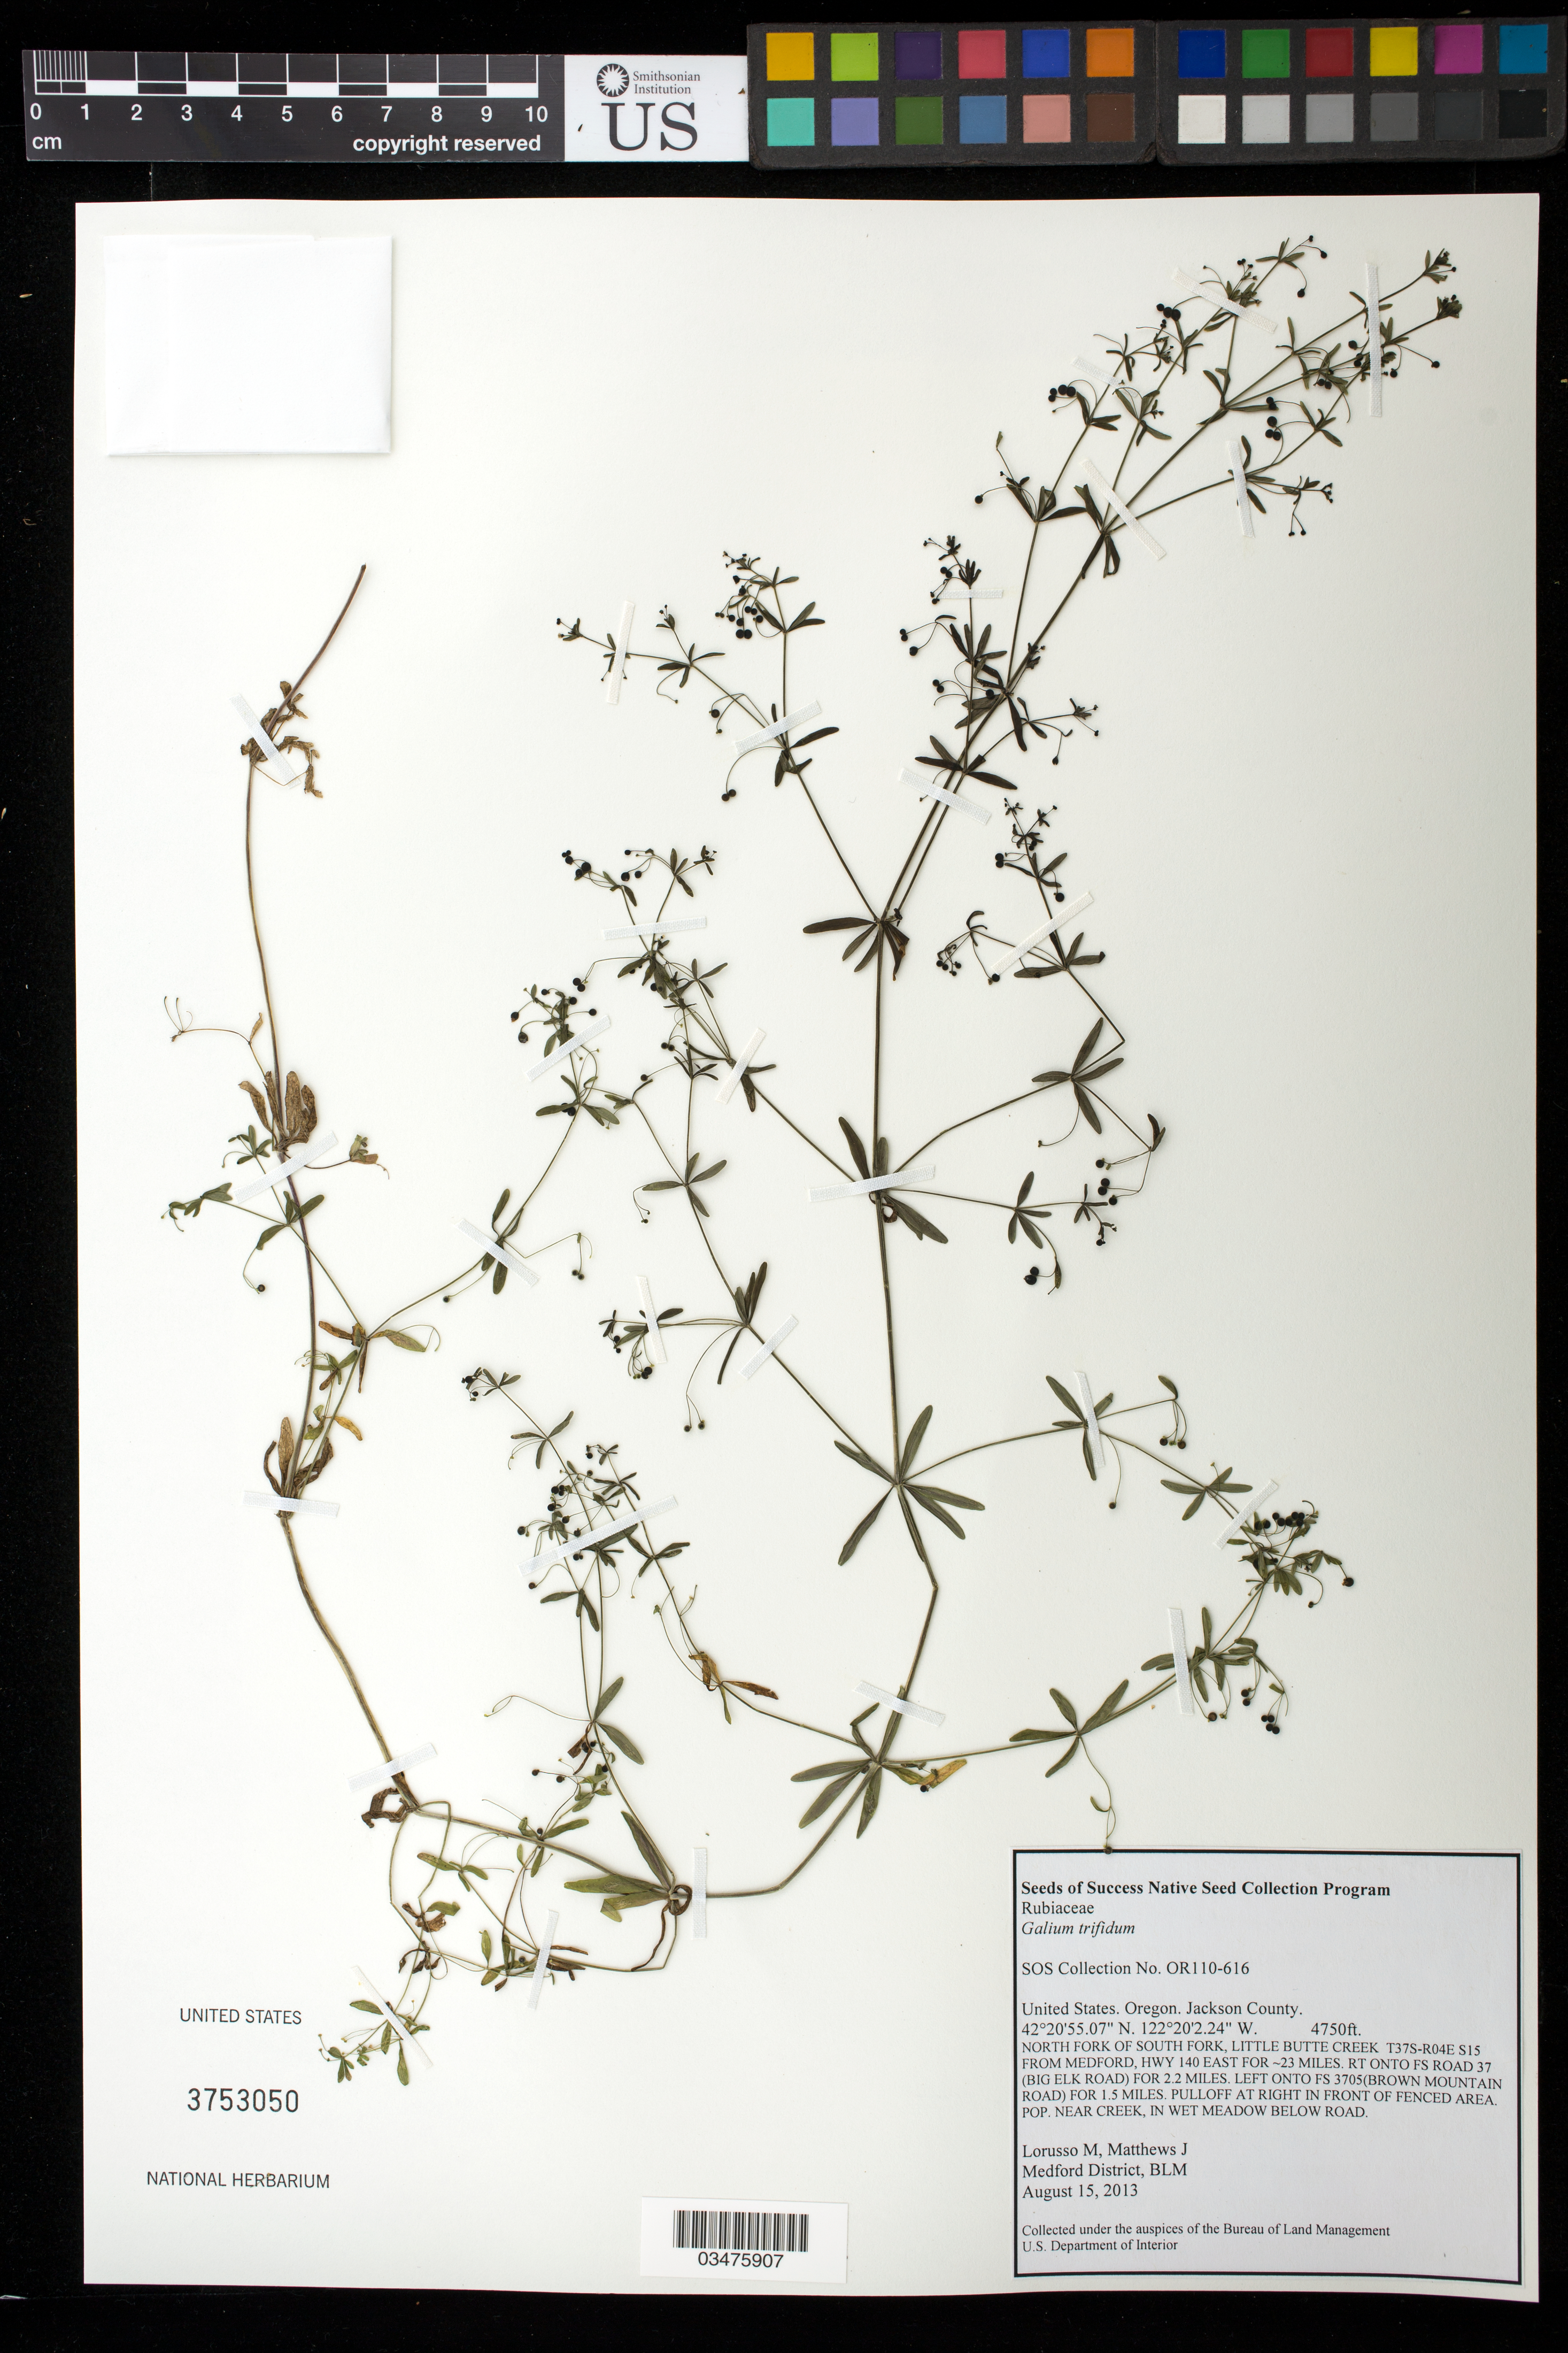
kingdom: Plantae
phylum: Tracheophyta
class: Magnoliopsida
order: Gentianales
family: Rubiaceae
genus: Galium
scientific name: Galium trifidum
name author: L.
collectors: M. Lorusso & J. Matthews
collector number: OR110-616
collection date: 2013-08-15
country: United States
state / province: Oregon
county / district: Jackson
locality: North Fork of South Fork, Little Butte Creek.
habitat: Wet meadow below road.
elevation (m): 1448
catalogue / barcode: US 3753050